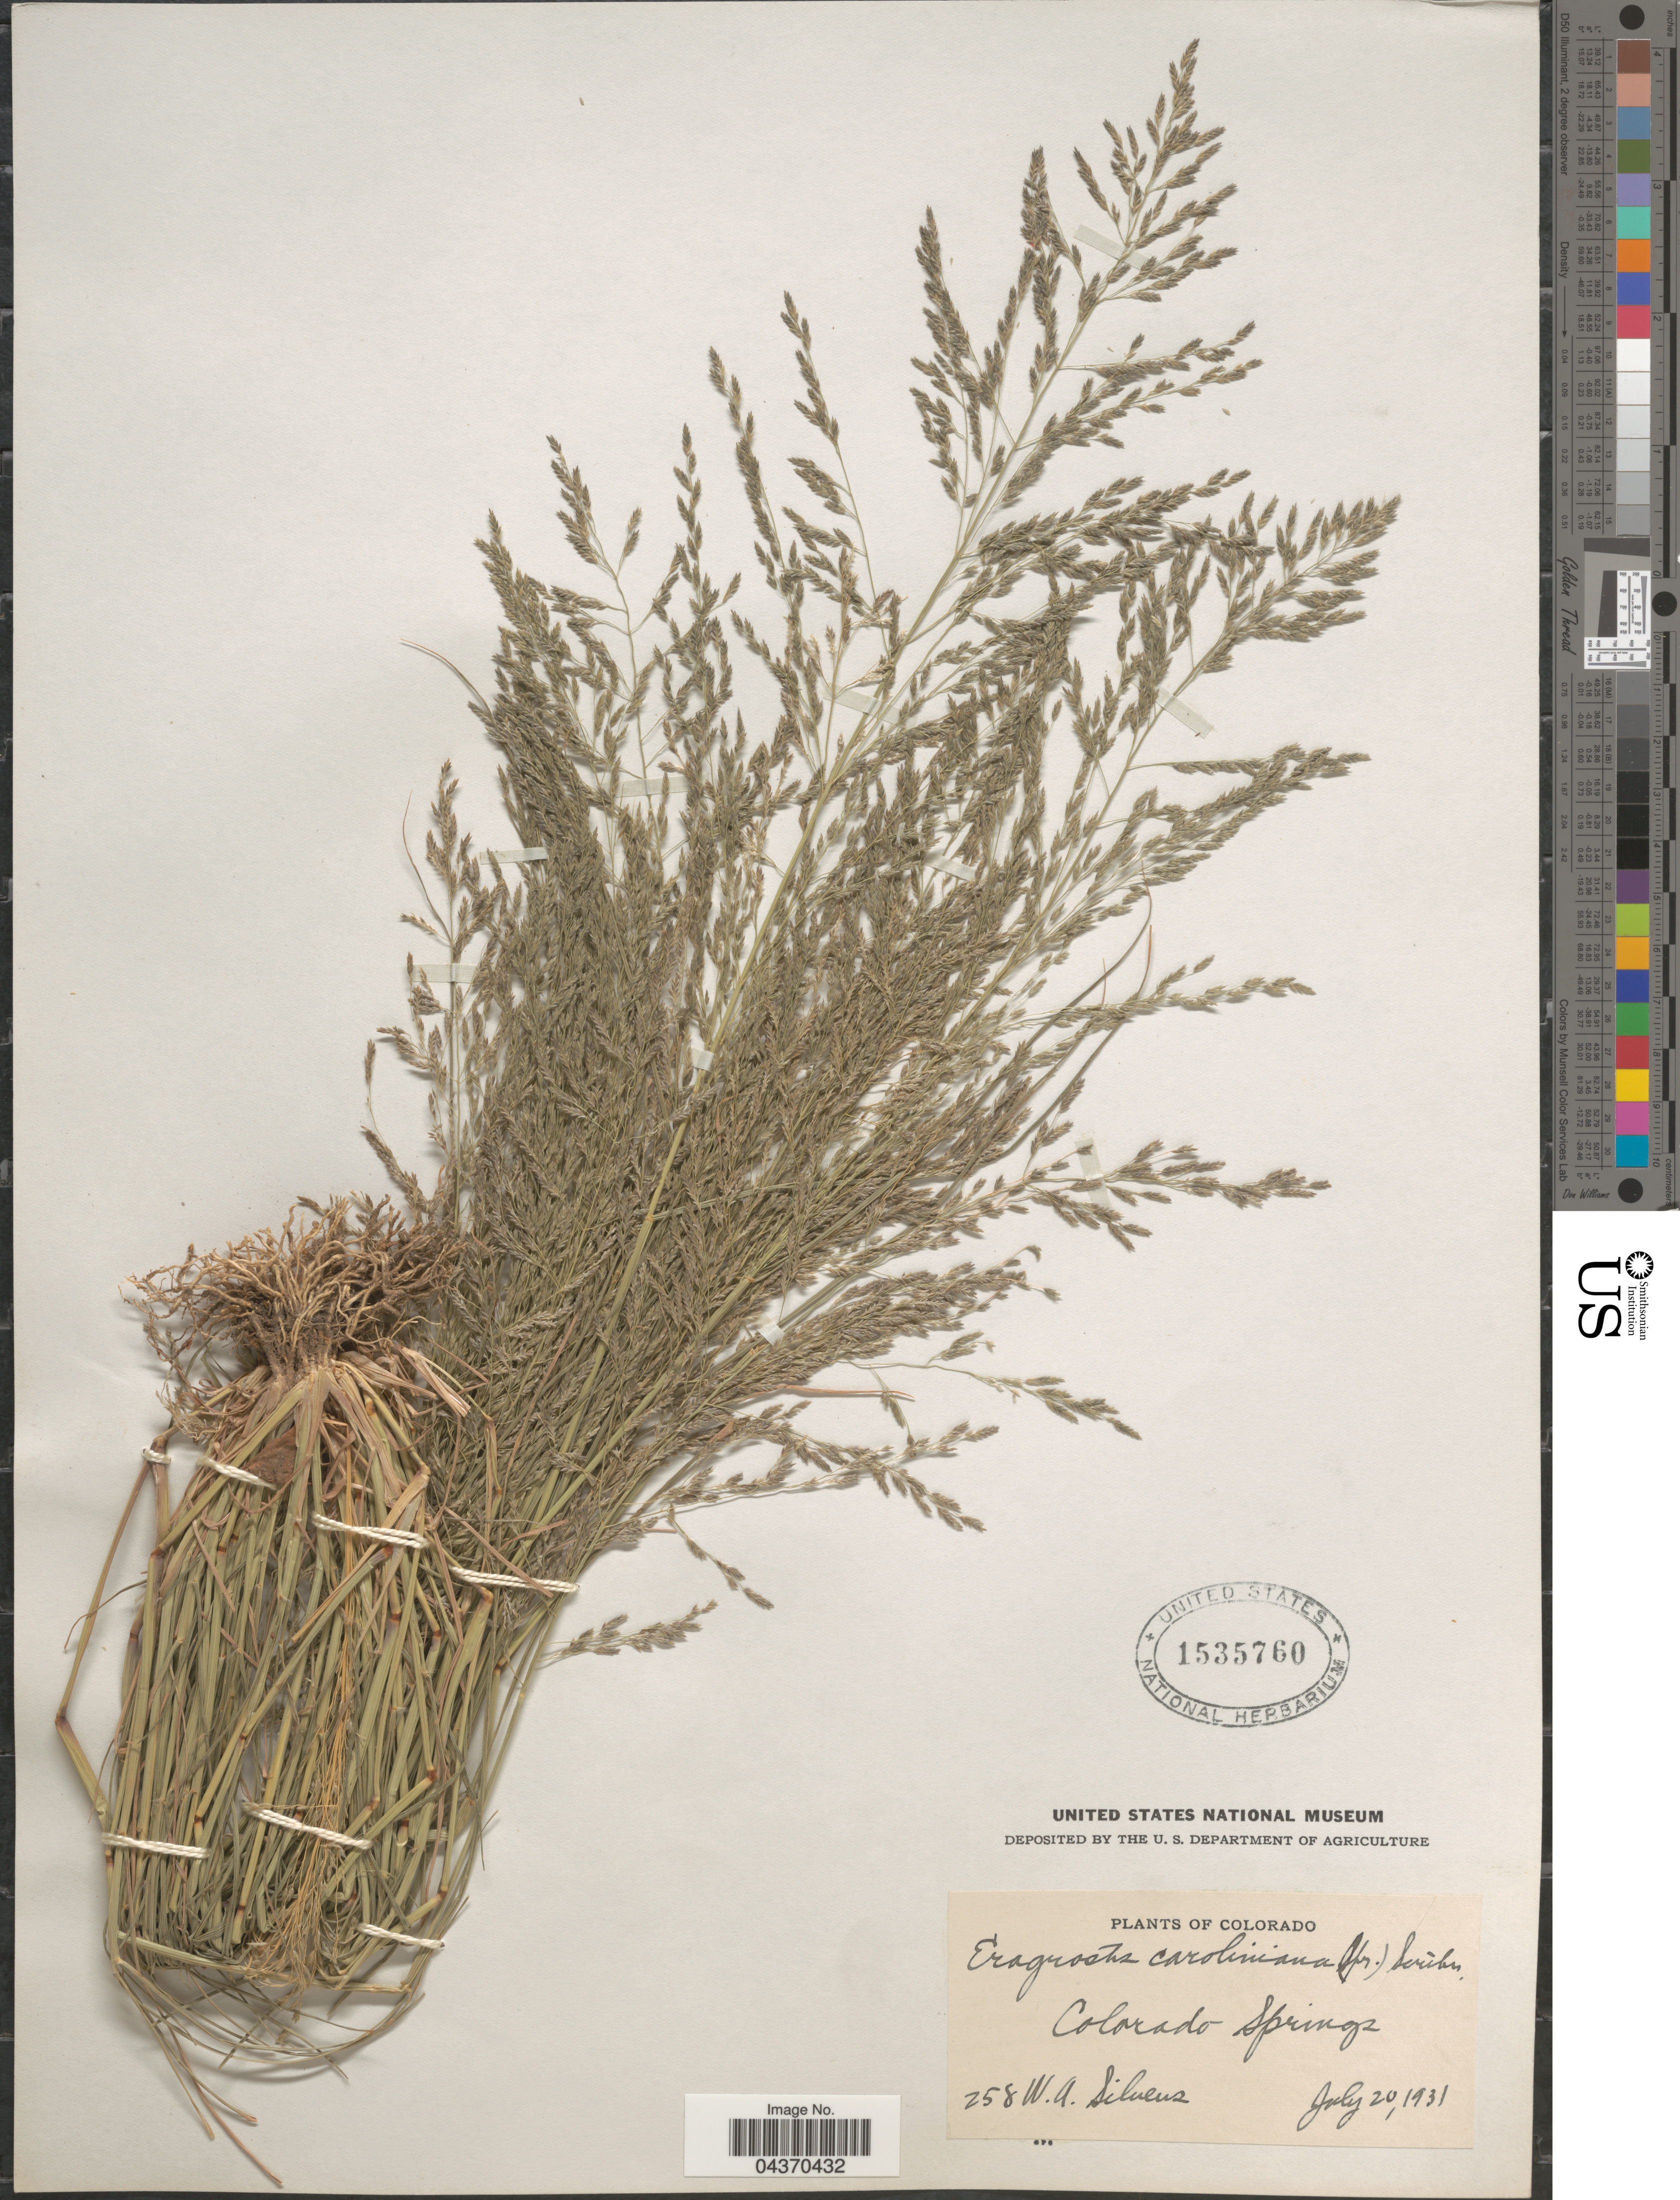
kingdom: Plantae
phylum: Tracheophyta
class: Liliopsida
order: Poales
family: Poaceae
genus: Eragrostis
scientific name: Eragrostis pectinacea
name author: (Michx.) Nees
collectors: W. Silveus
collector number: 258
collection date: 1931-07-20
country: United States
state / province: Colorado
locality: Colorado Springs.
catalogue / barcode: US 1535760